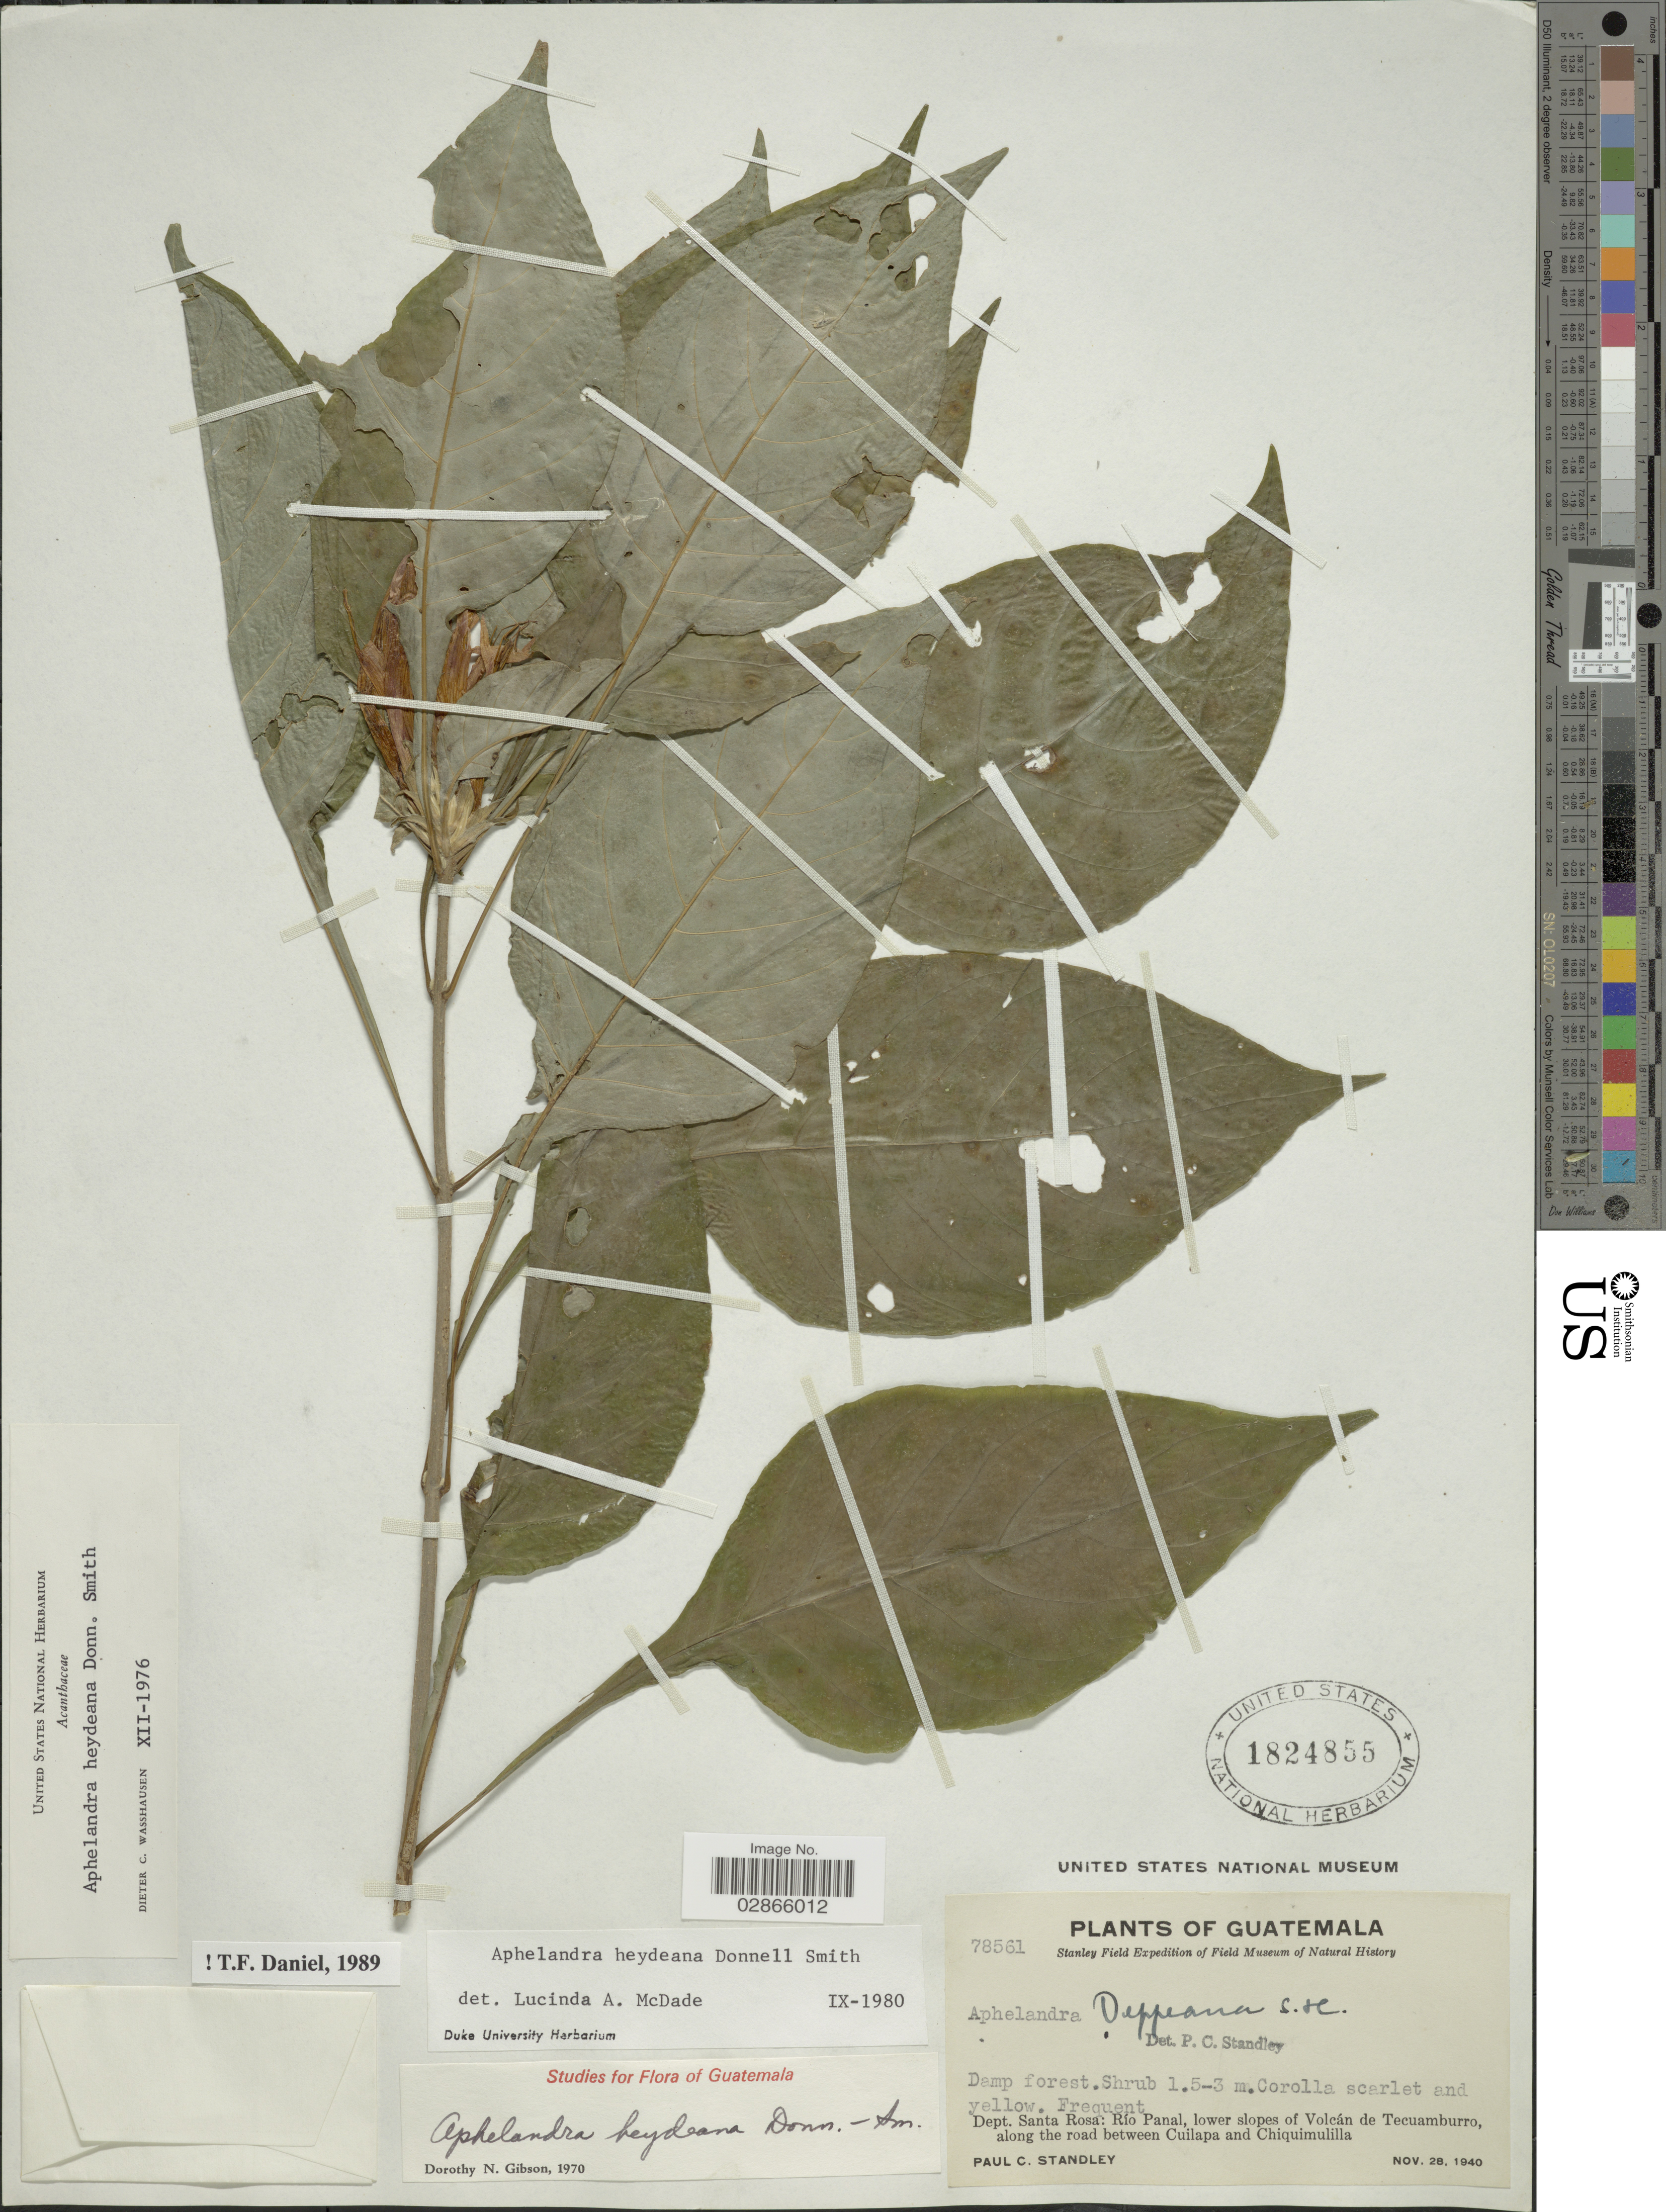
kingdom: Plantae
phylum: Tracheophyta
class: Magnoliopsida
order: Lamiales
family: Acanthaceae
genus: Aphelandra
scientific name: Aphelandra heydeana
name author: Donn. Sm.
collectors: P. C. Standley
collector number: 78561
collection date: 1940-11-28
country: Guatemala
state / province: Santa Rosa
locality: Dept. Santa Rosa: Río Panal, lower slopes of Volcán de Tecuamburro, along the road between Cuilapa and Chiquimulilla.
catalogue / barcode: US 1824855